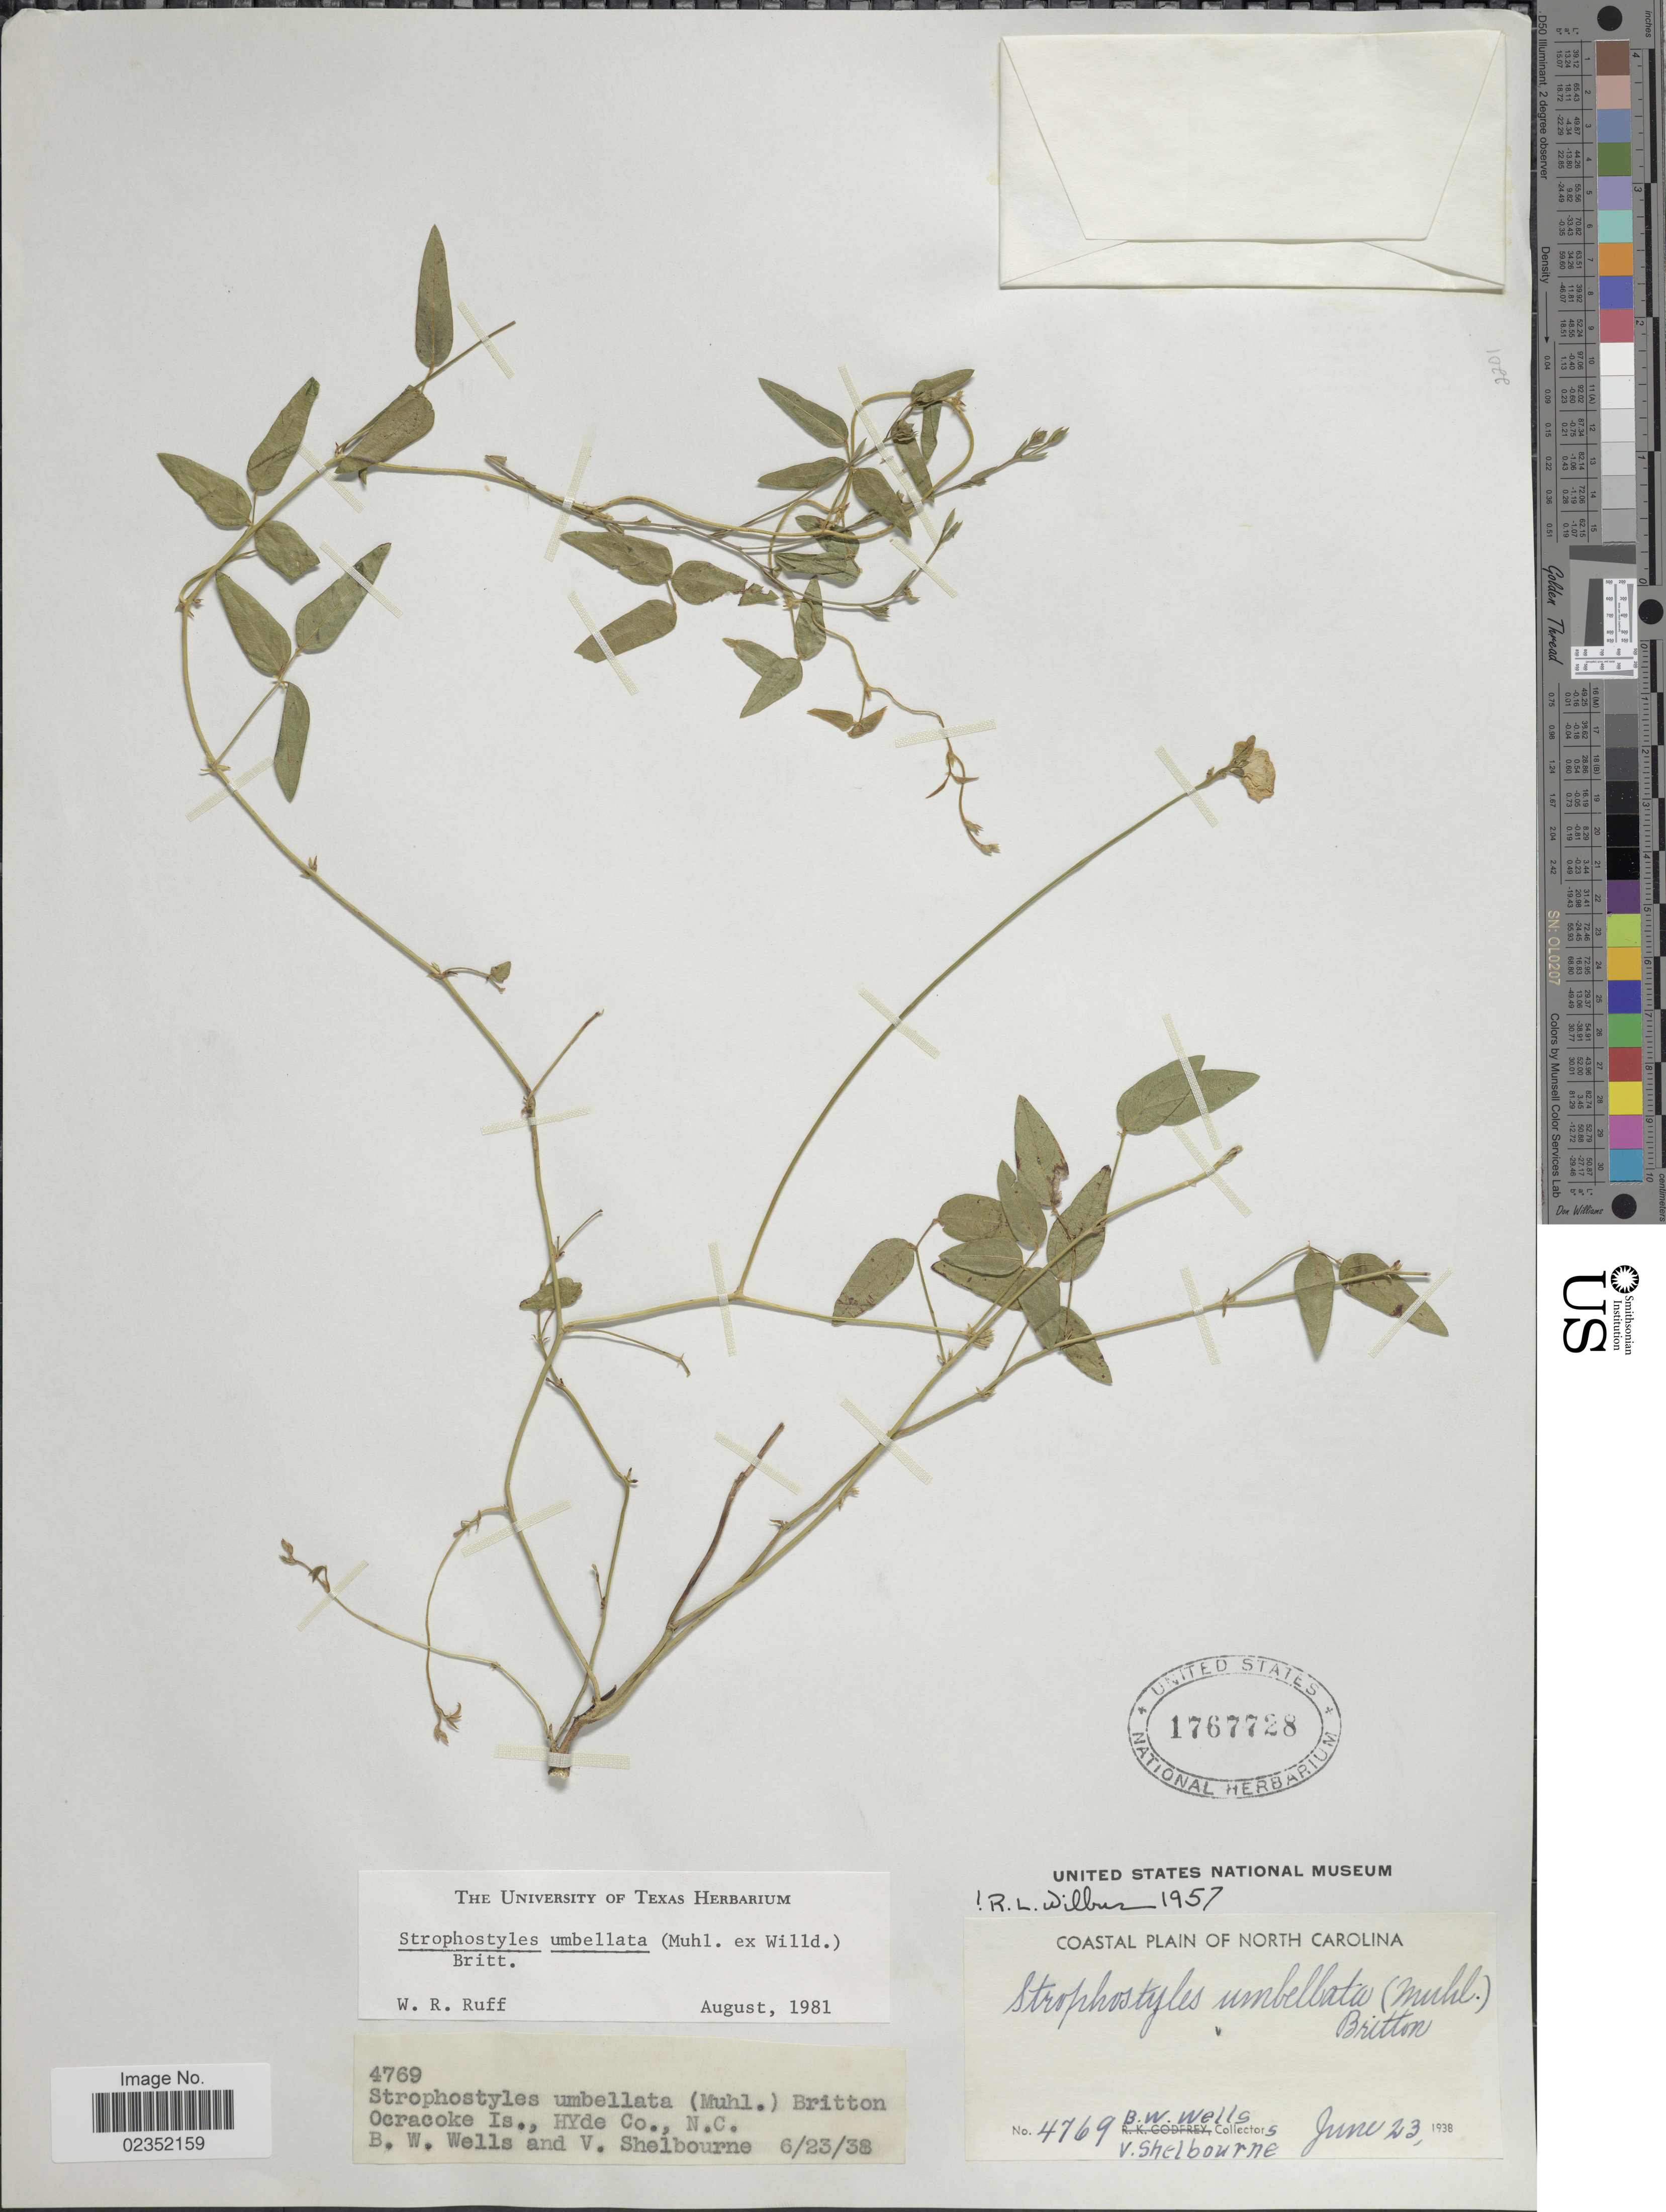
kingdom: Plantae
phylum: Tracheophyta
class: Magnoliopsida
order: Fabales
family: Fabaceae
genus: Strophostyles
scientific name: Strophostyles umbellata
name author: (Muhl. ex Willd.) Britton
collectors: B. Wells & V. Shelbourne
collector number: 4769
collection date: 1938-06-23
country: United States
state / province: North Carolina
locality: Coastal Plain of North Carolina. Ocracoke Is., Hyde Co.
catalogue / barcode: US 1767728